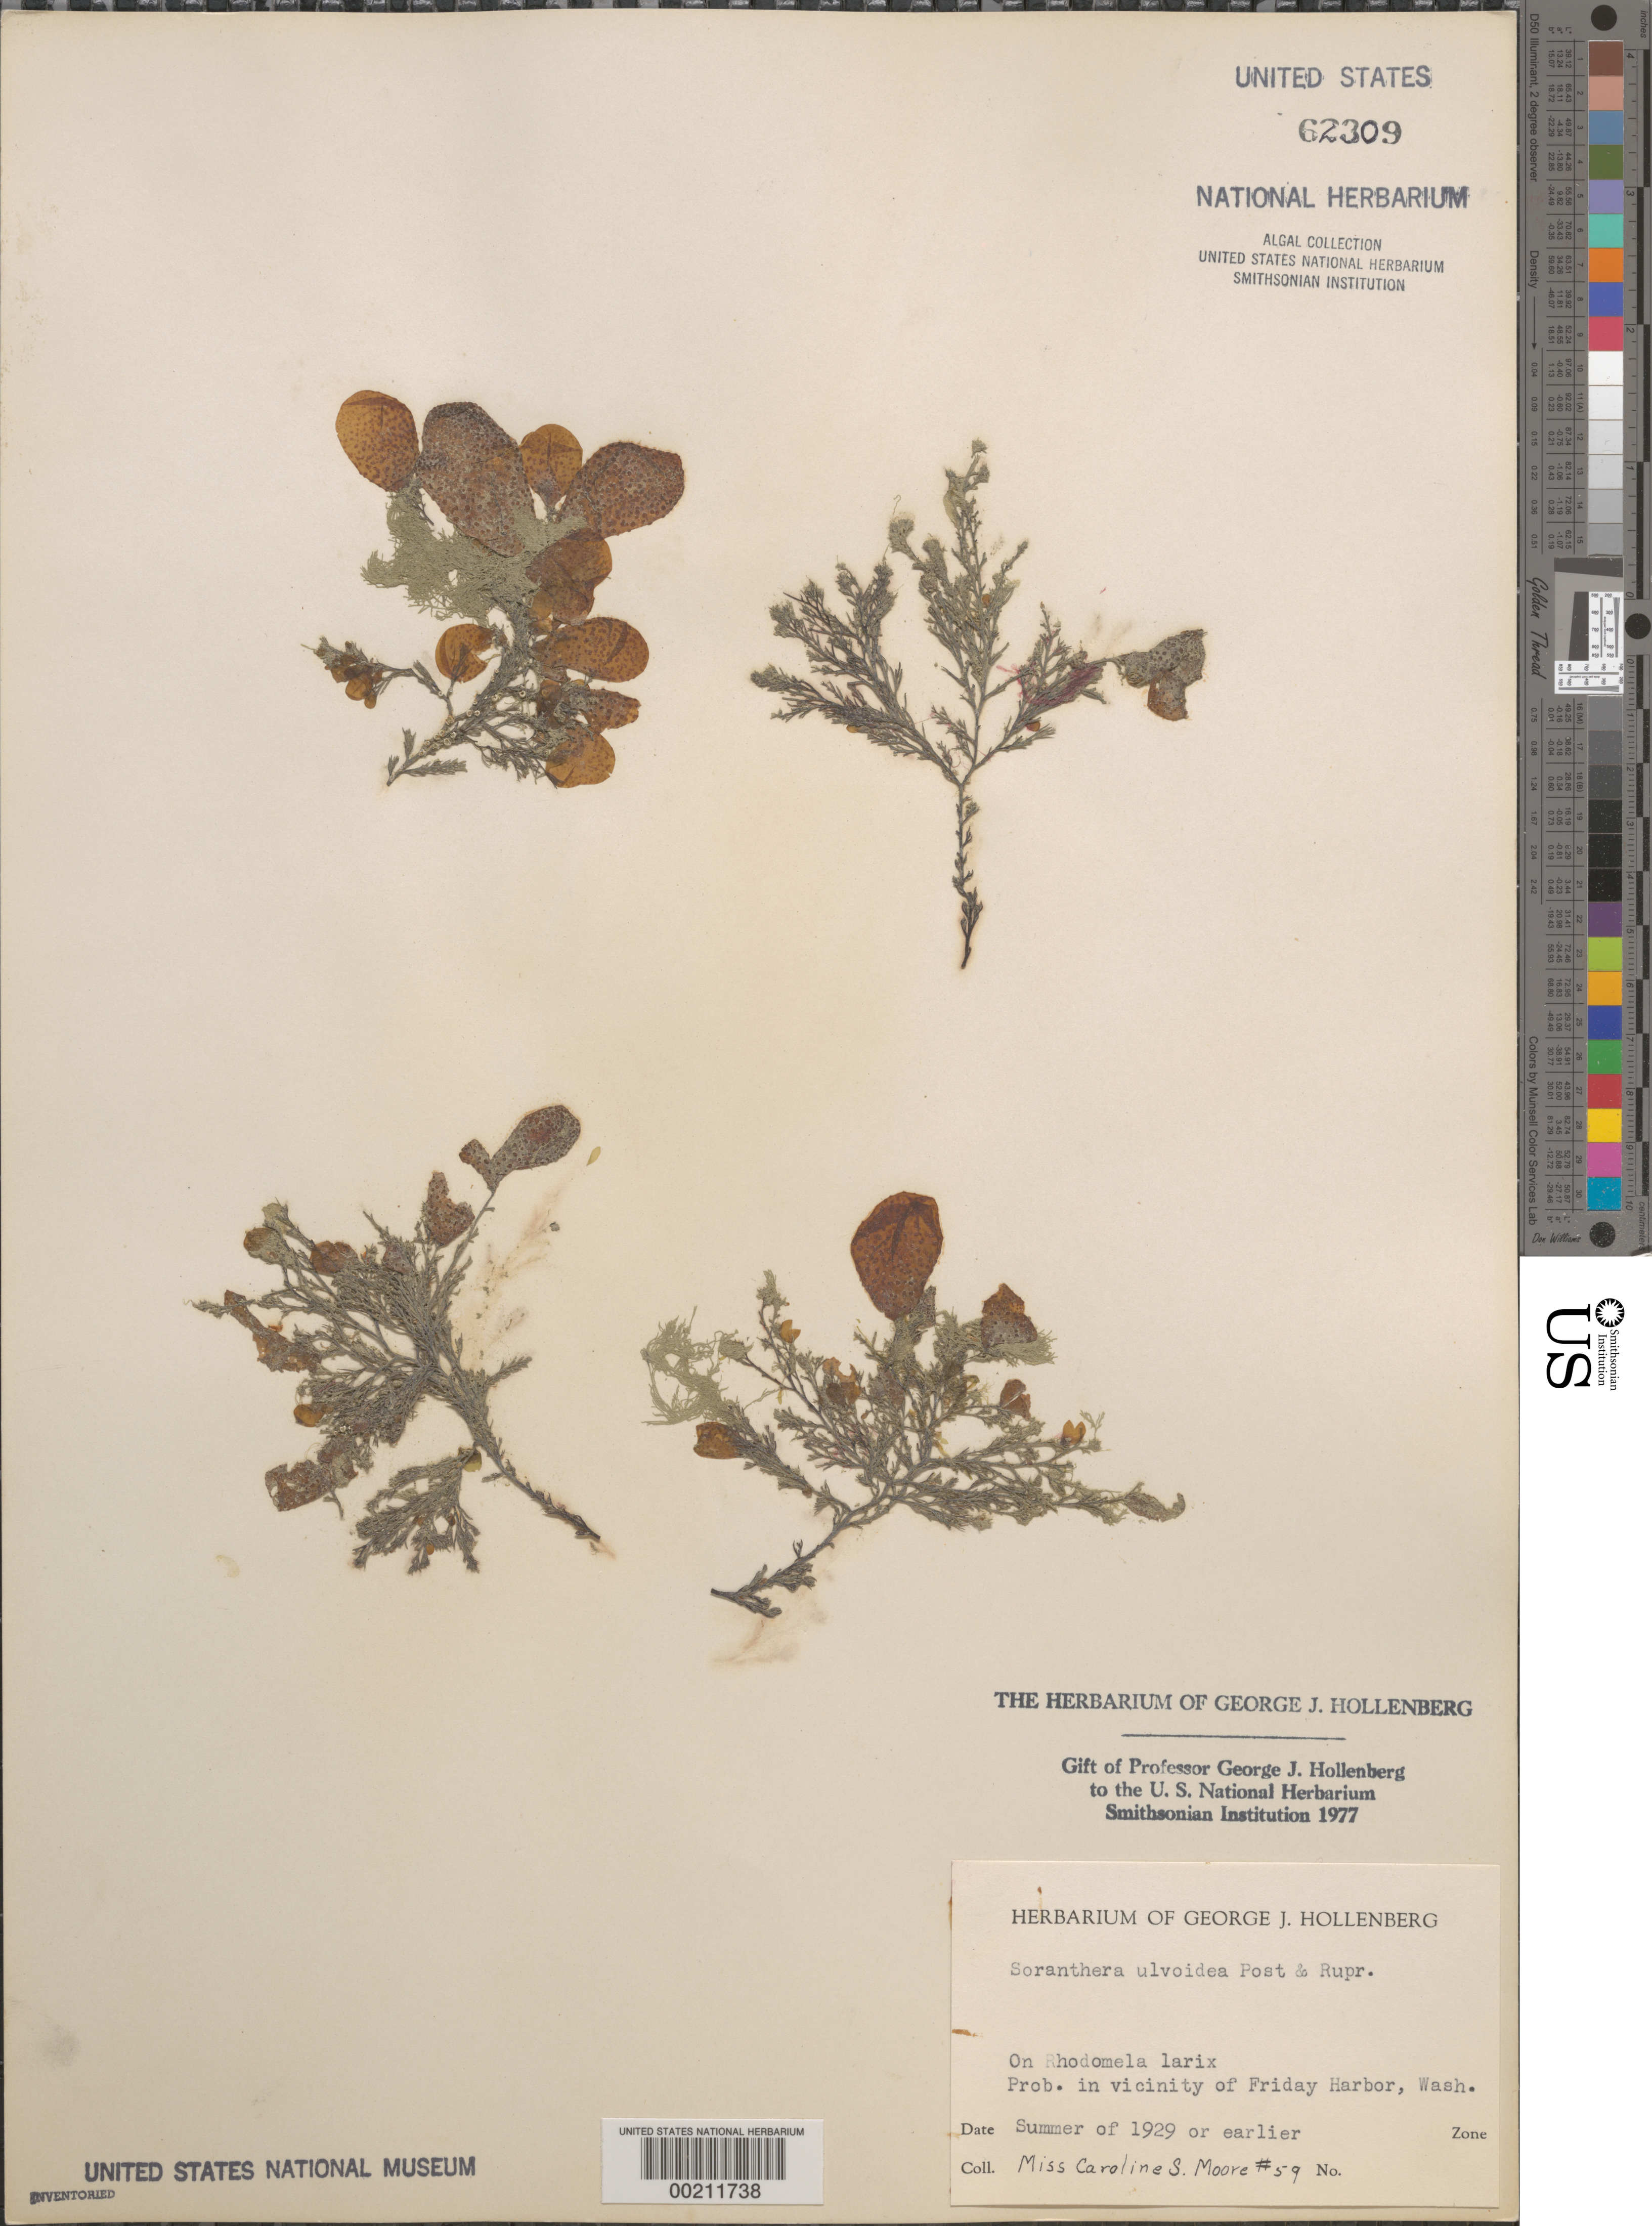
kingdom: Chromista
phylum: Ochrophyta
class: Phaeophyceae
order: Dictyosiphonales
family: Punctariaceae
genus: Soranthera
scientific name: Soranthera ulvoidea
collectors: C. Moore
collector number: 59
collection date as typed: Sum 1929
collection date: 1929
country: United States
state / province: Washington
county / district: San Juan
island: San Juan Island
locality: Probably Friday Harbor area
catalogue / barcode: US 62309